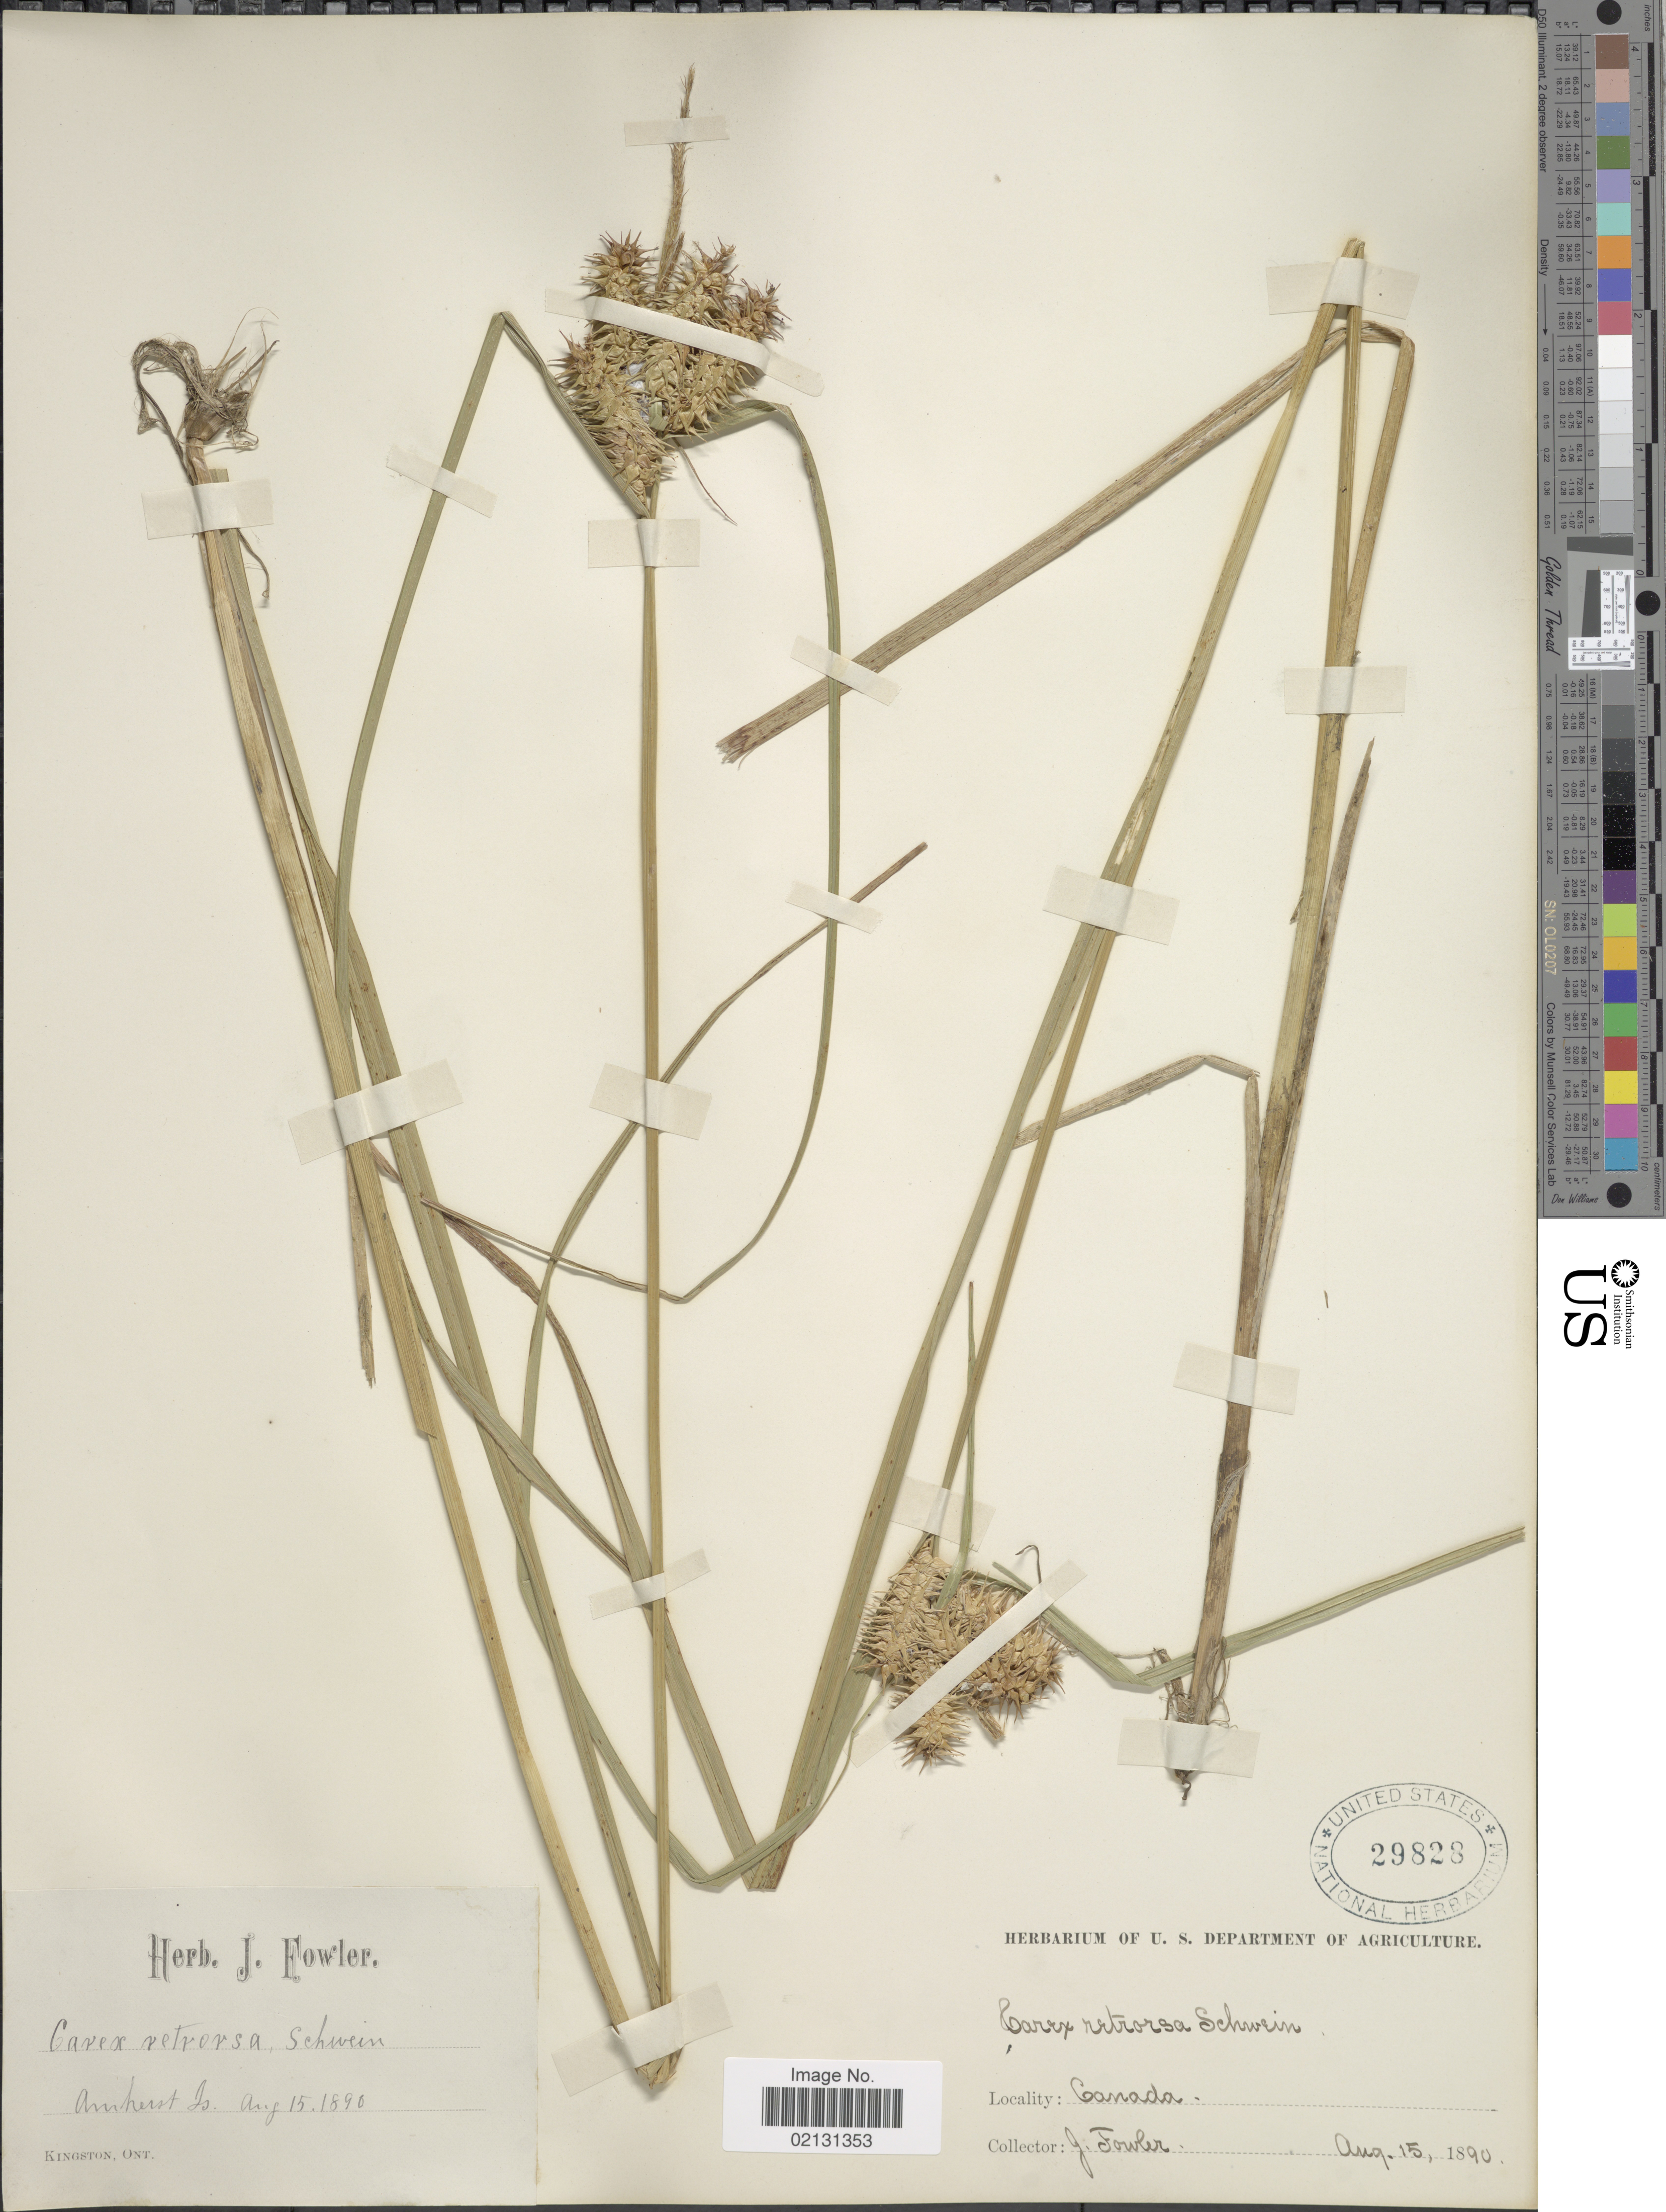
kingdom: Plantae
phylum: Tracheophyta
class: Liliopsida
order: Poales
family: Cyperaceae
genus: Carex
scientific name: Carex retrorsa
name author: Schwein.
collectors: J. P. Fowler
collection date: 1890-08-15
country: Canada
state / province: Nova Scotia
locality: Amherst Is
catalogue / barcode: US 29828